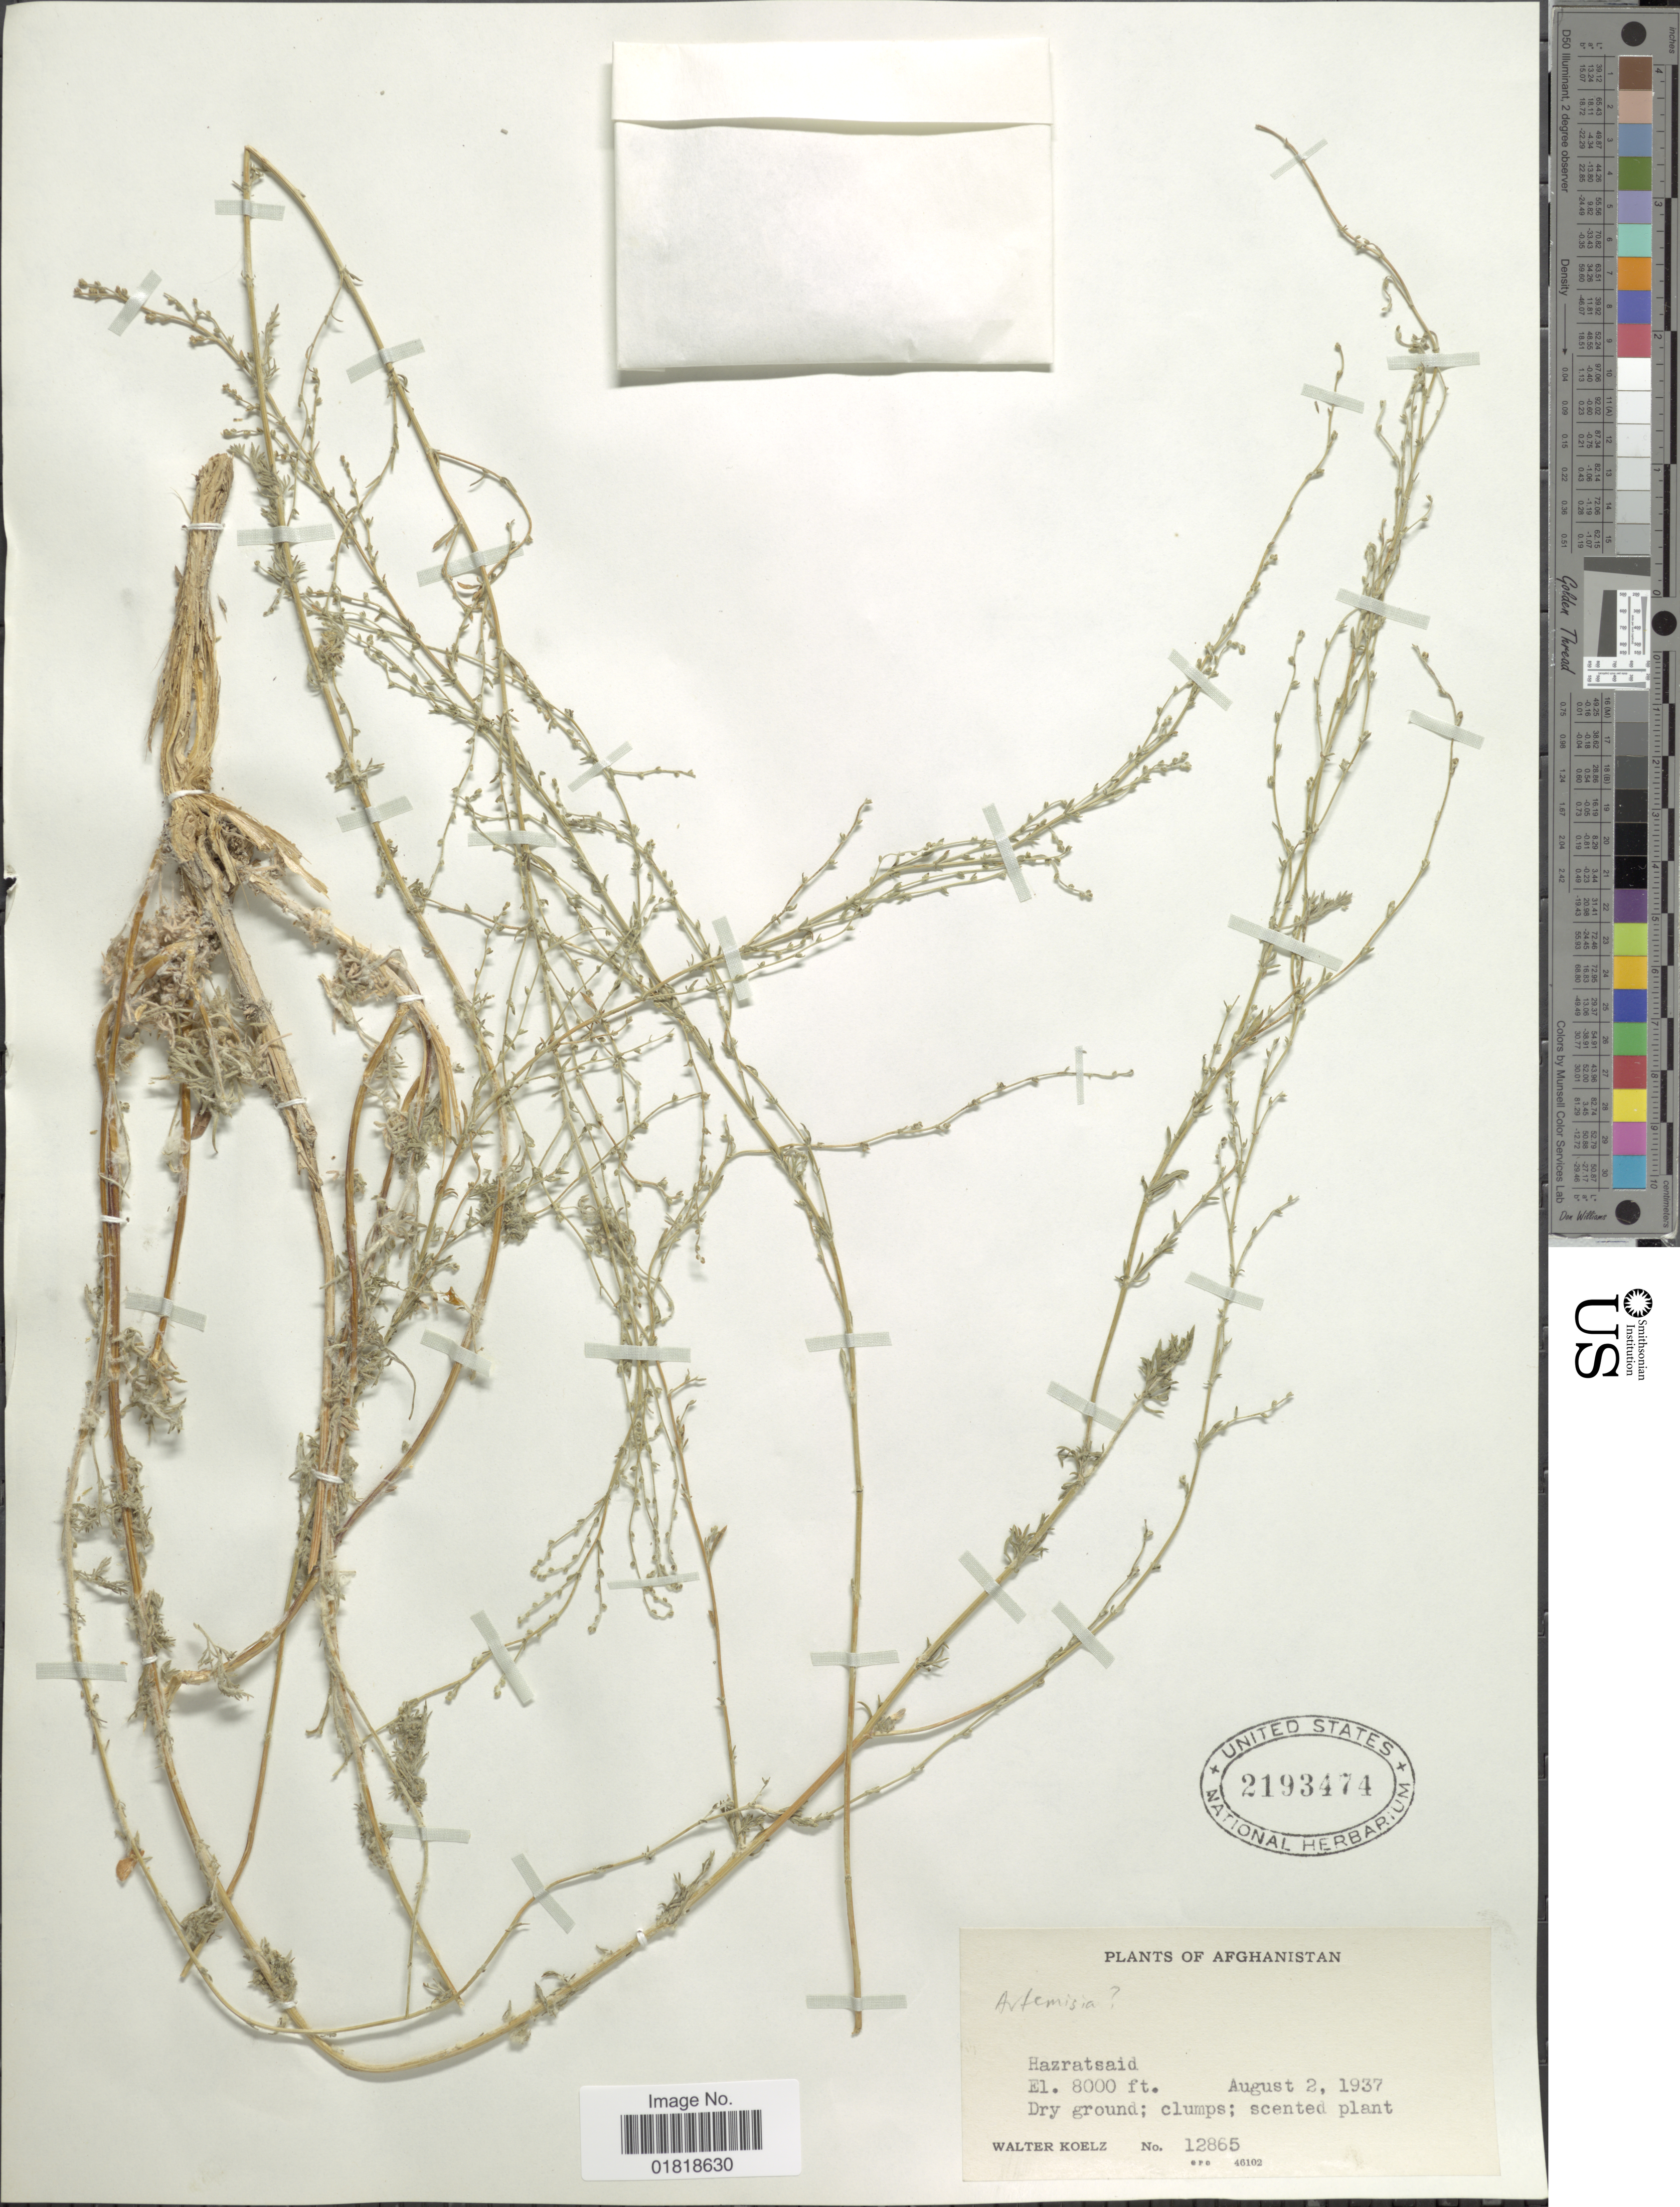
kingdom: Plantae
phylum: Tracheophyta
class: Magnoliopsida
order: Asterales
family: Asteraceae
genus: Artemisia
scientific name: Artemisia herba-alba asso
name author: Asso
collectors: W. N. Koelz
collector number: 12865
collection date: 1937-08-02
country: Afghanistan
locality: Hatratsaid, dry ground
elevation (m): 2438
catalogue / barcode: US 2193474